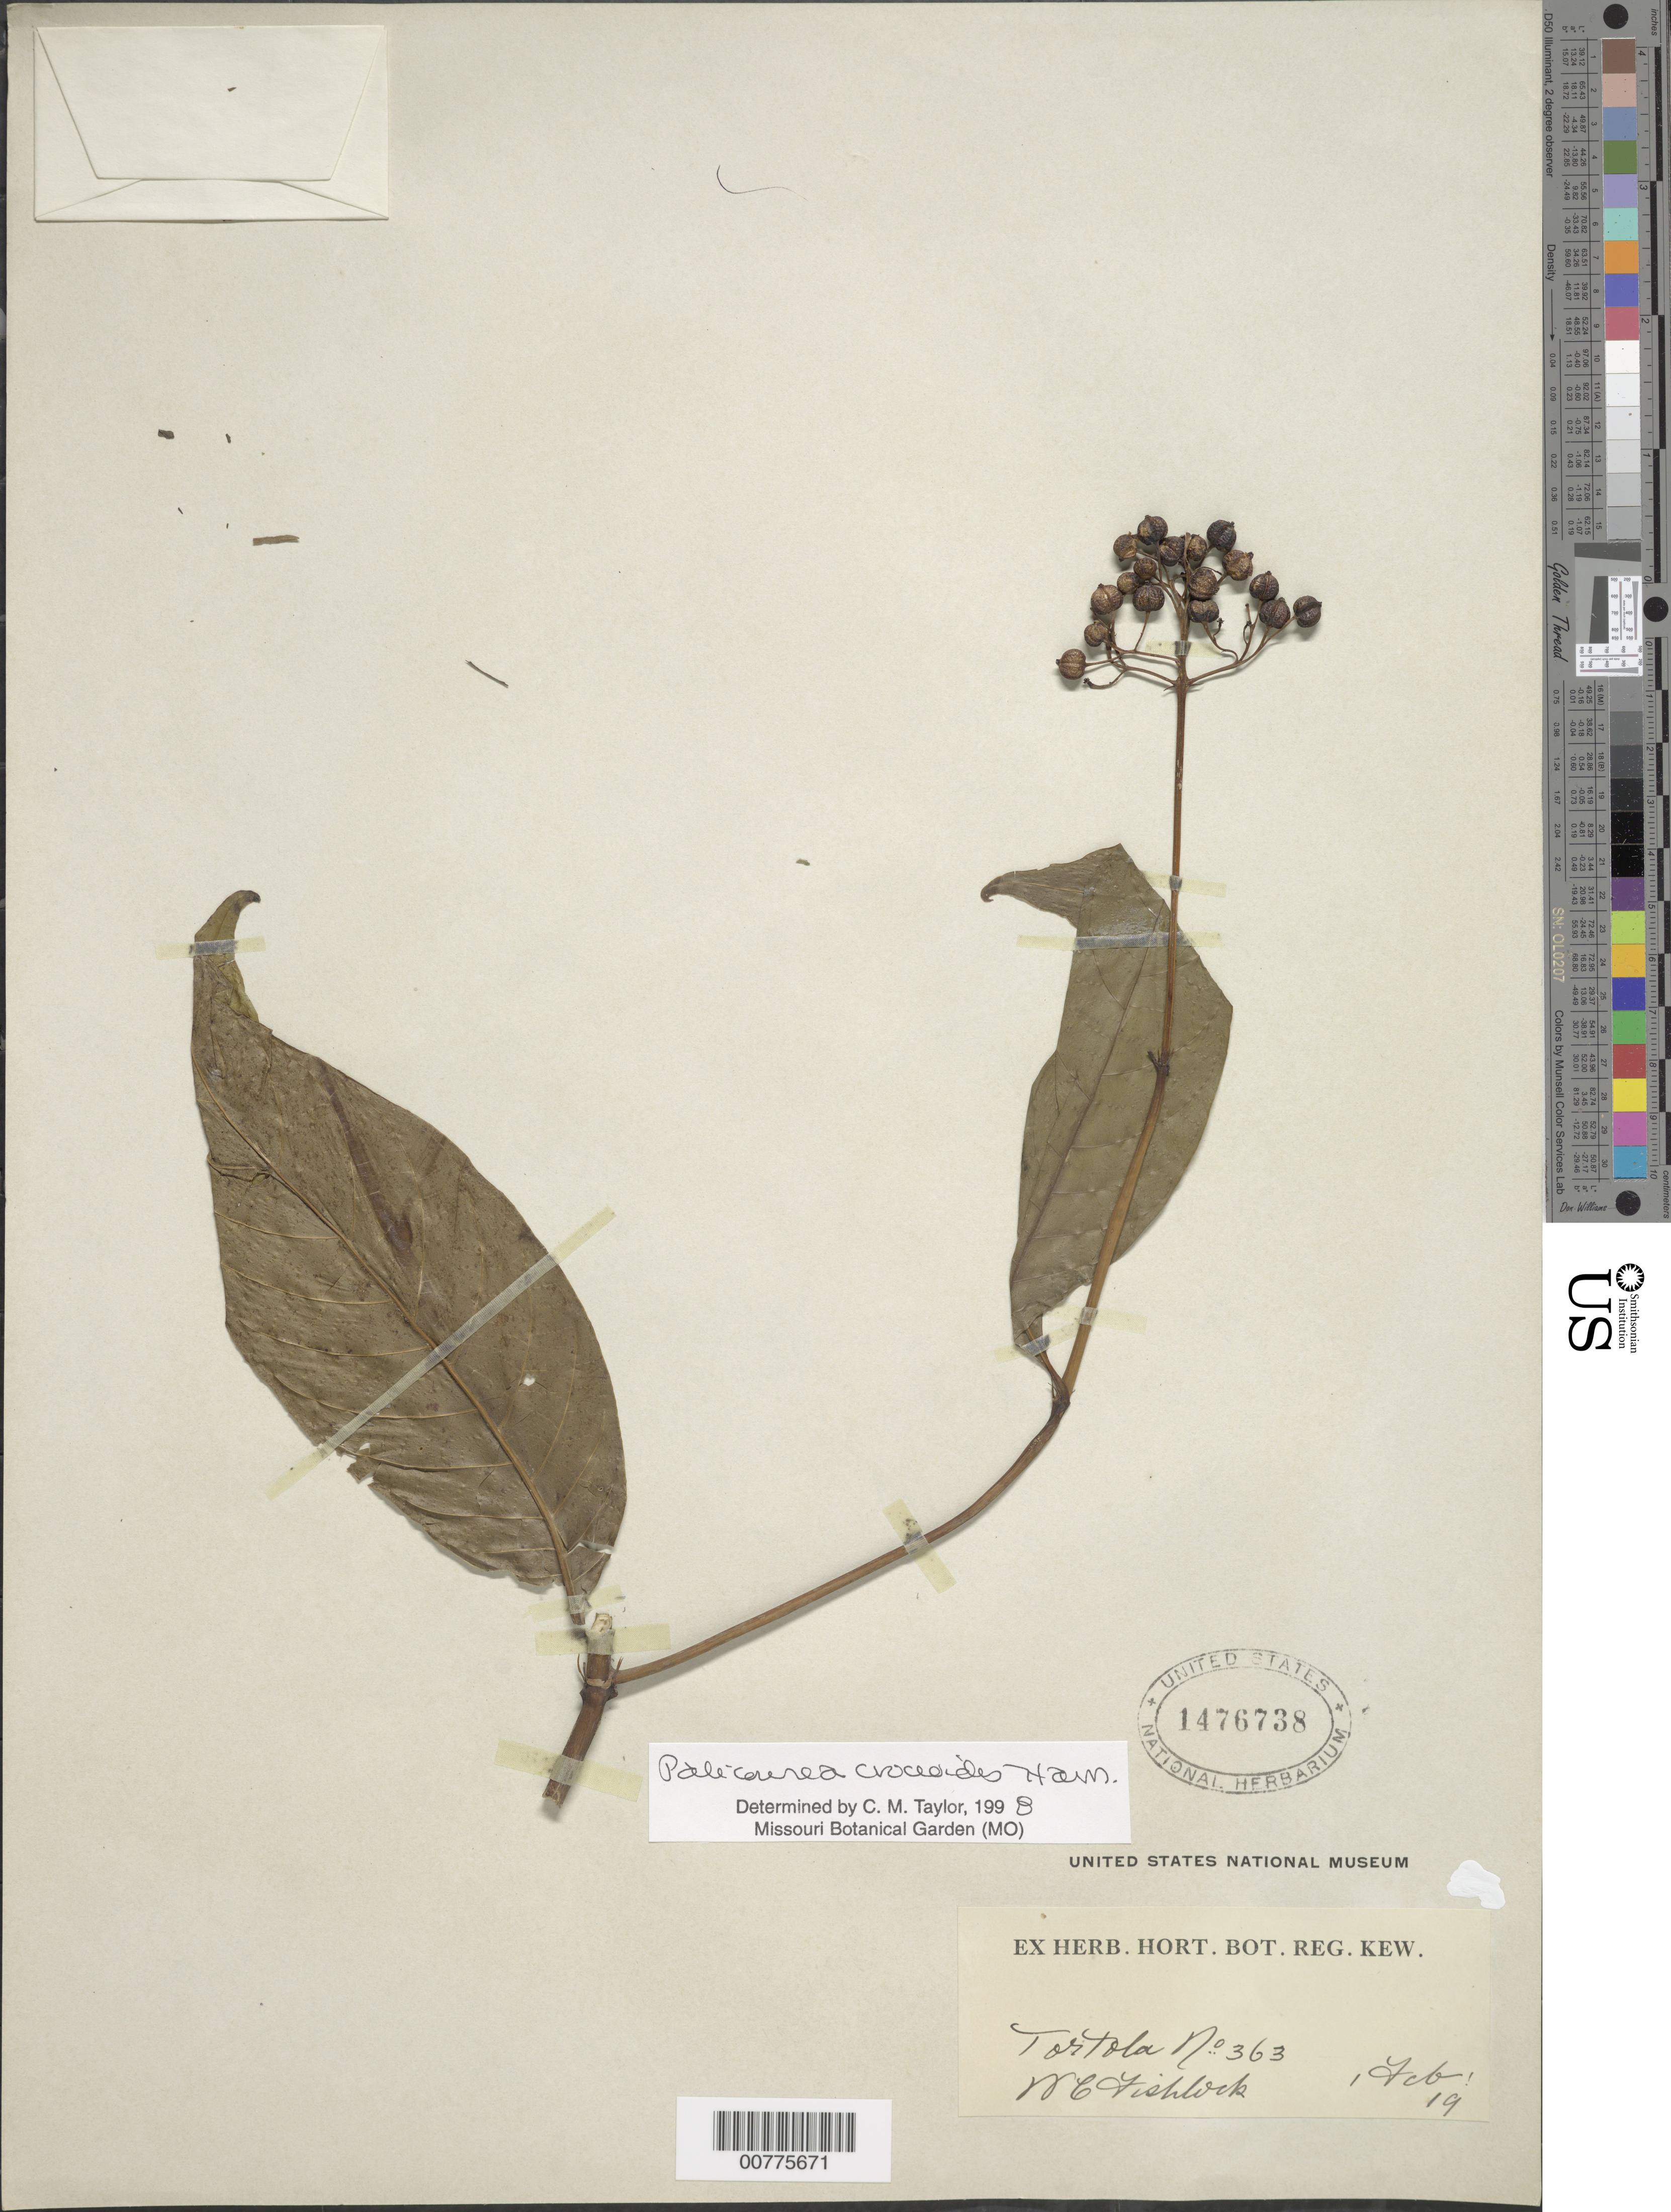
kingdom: Plantae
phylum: Tracheophyta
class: Magnoliopsida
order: Gentianales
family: Rubiaceae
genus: Palicourea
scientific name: Palicourea croceoides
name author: Desv. ex Ham.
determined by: Taylor, Charlotte M.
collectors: W. Fishlock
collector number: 363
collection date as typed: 01 Feb 19--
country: British Virgin Islands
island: Tortola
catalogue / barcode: US 1476738